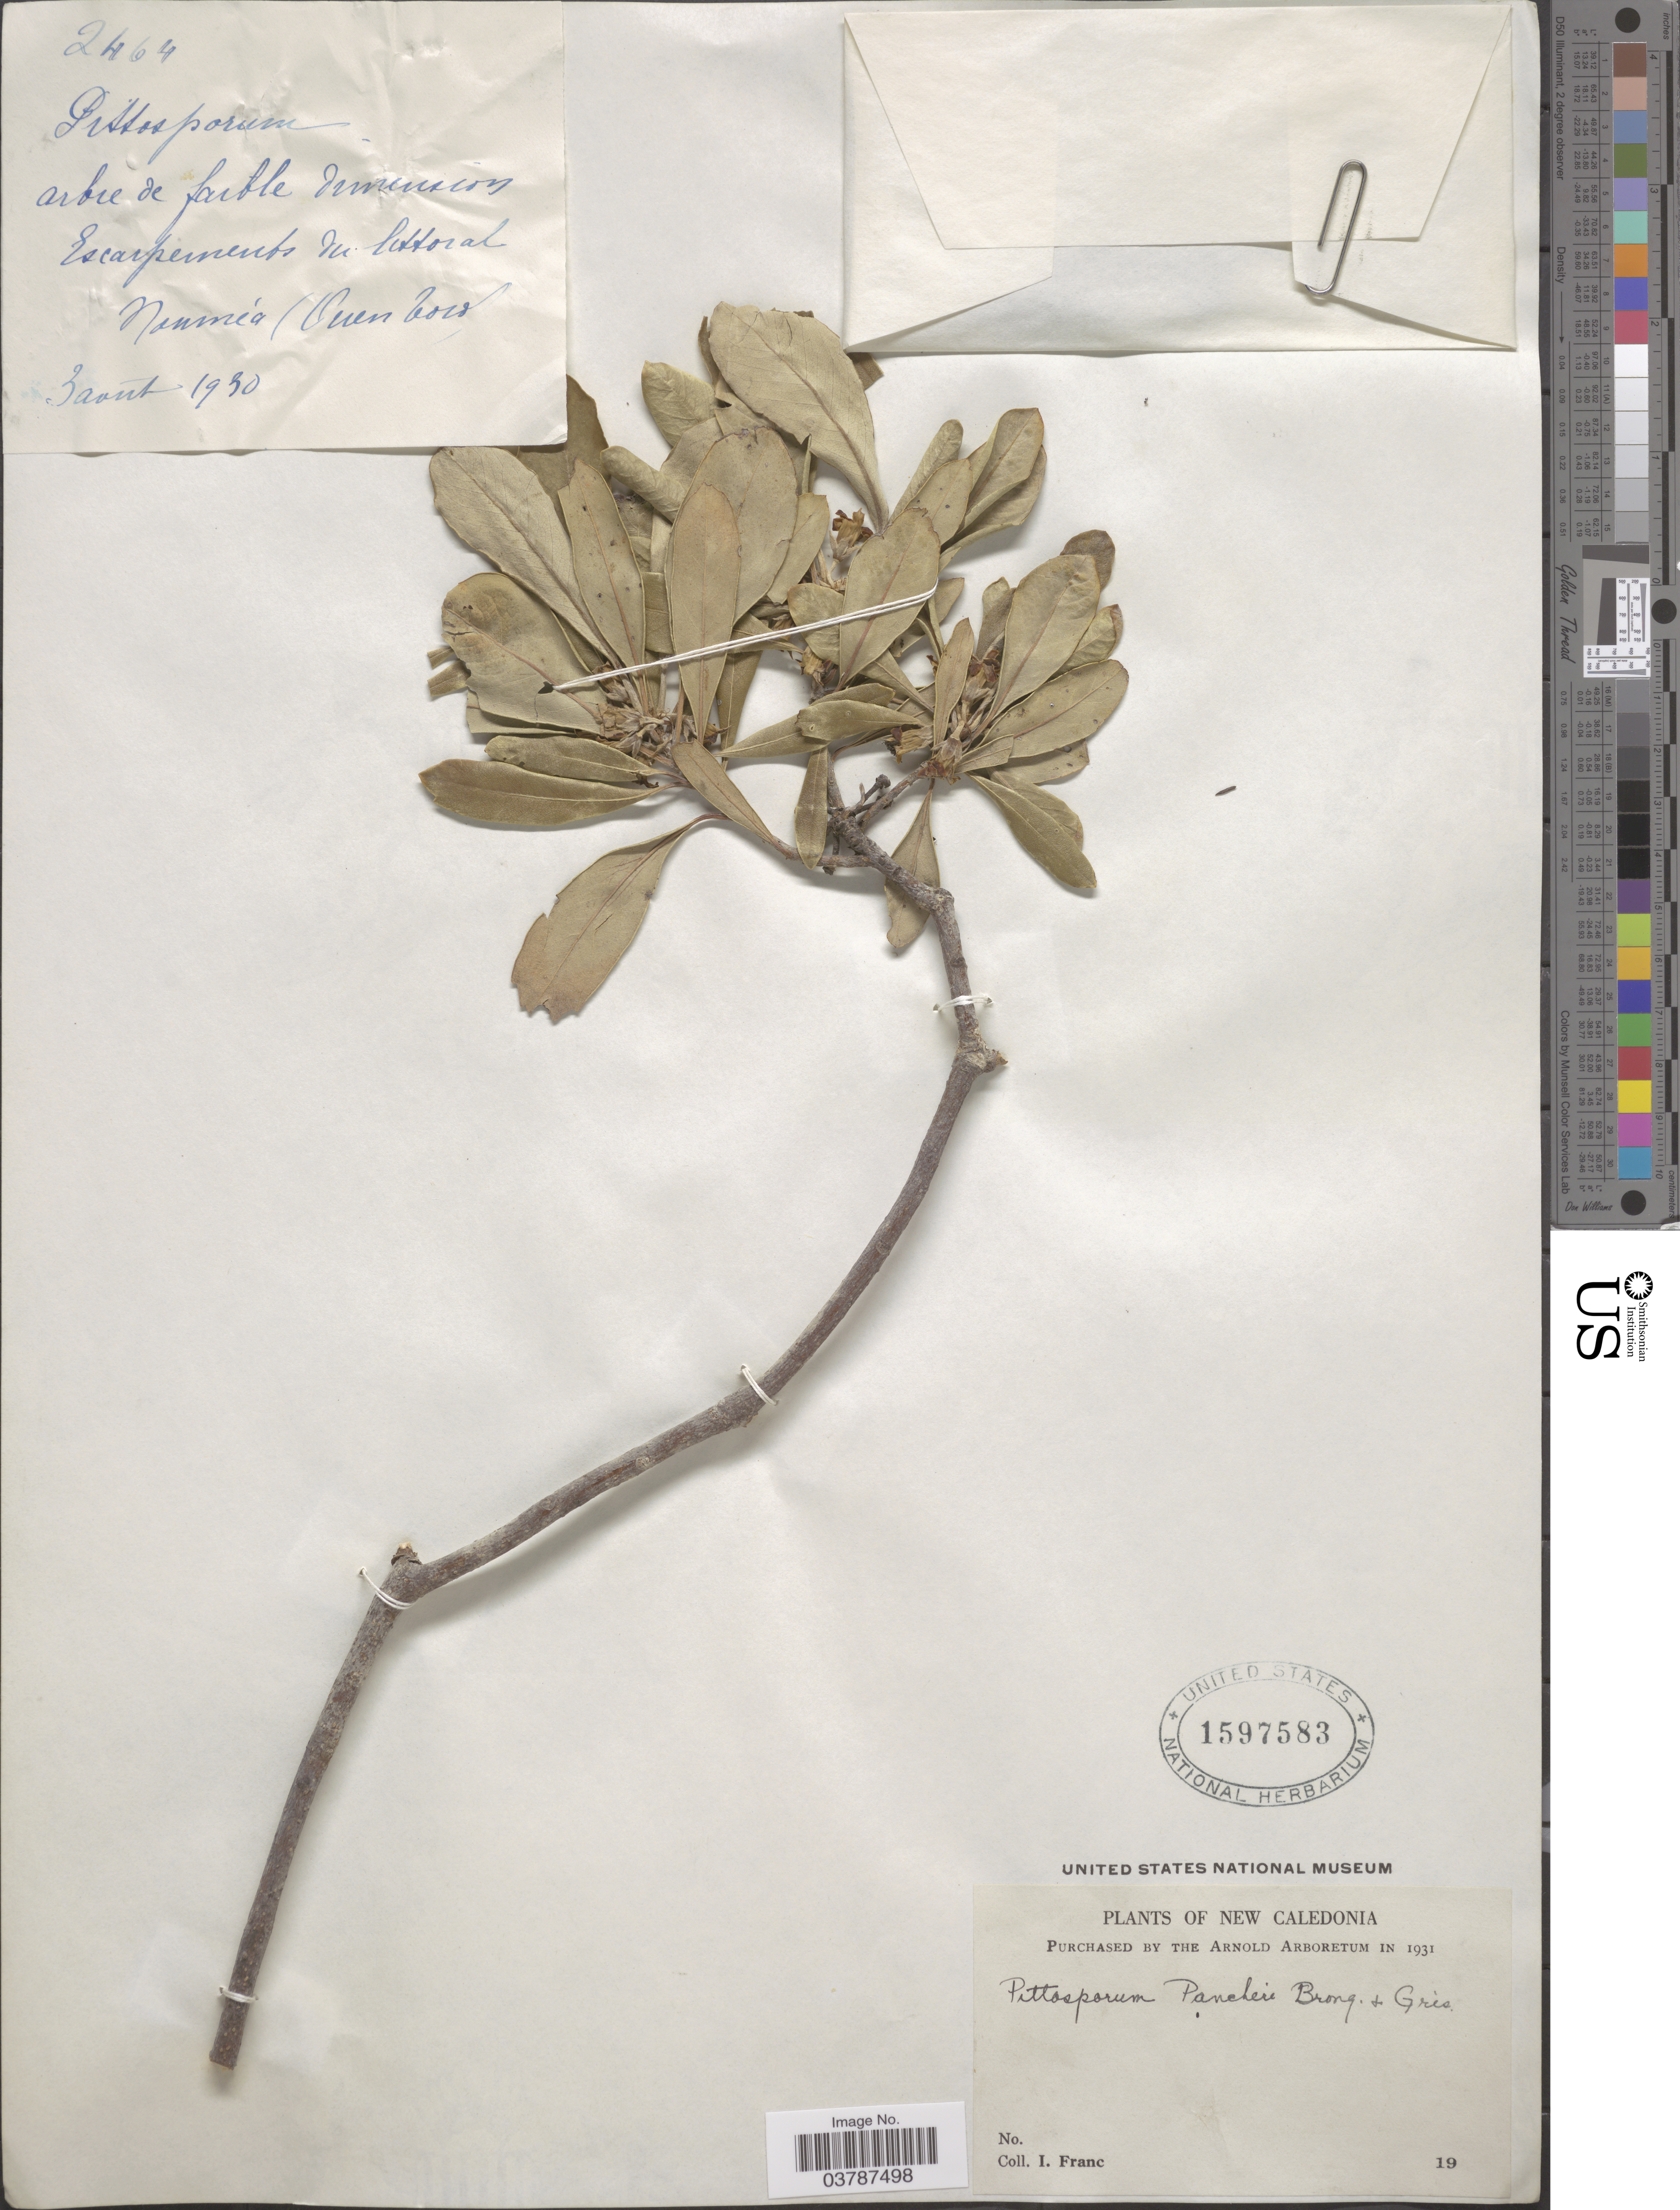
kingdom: Plantae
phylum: Tracheophyta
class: Magnoliopsida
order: Apiales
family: Pittosporaceae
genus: Pittosporum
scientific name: Pittosporum pancheri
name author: Brongn. & Gris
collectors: I. Franc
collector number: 2464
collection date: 1930-08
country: New Caledonia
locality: Escarpements du littoral. Nouméa (Ouen* bords).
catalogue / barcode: US 1597583